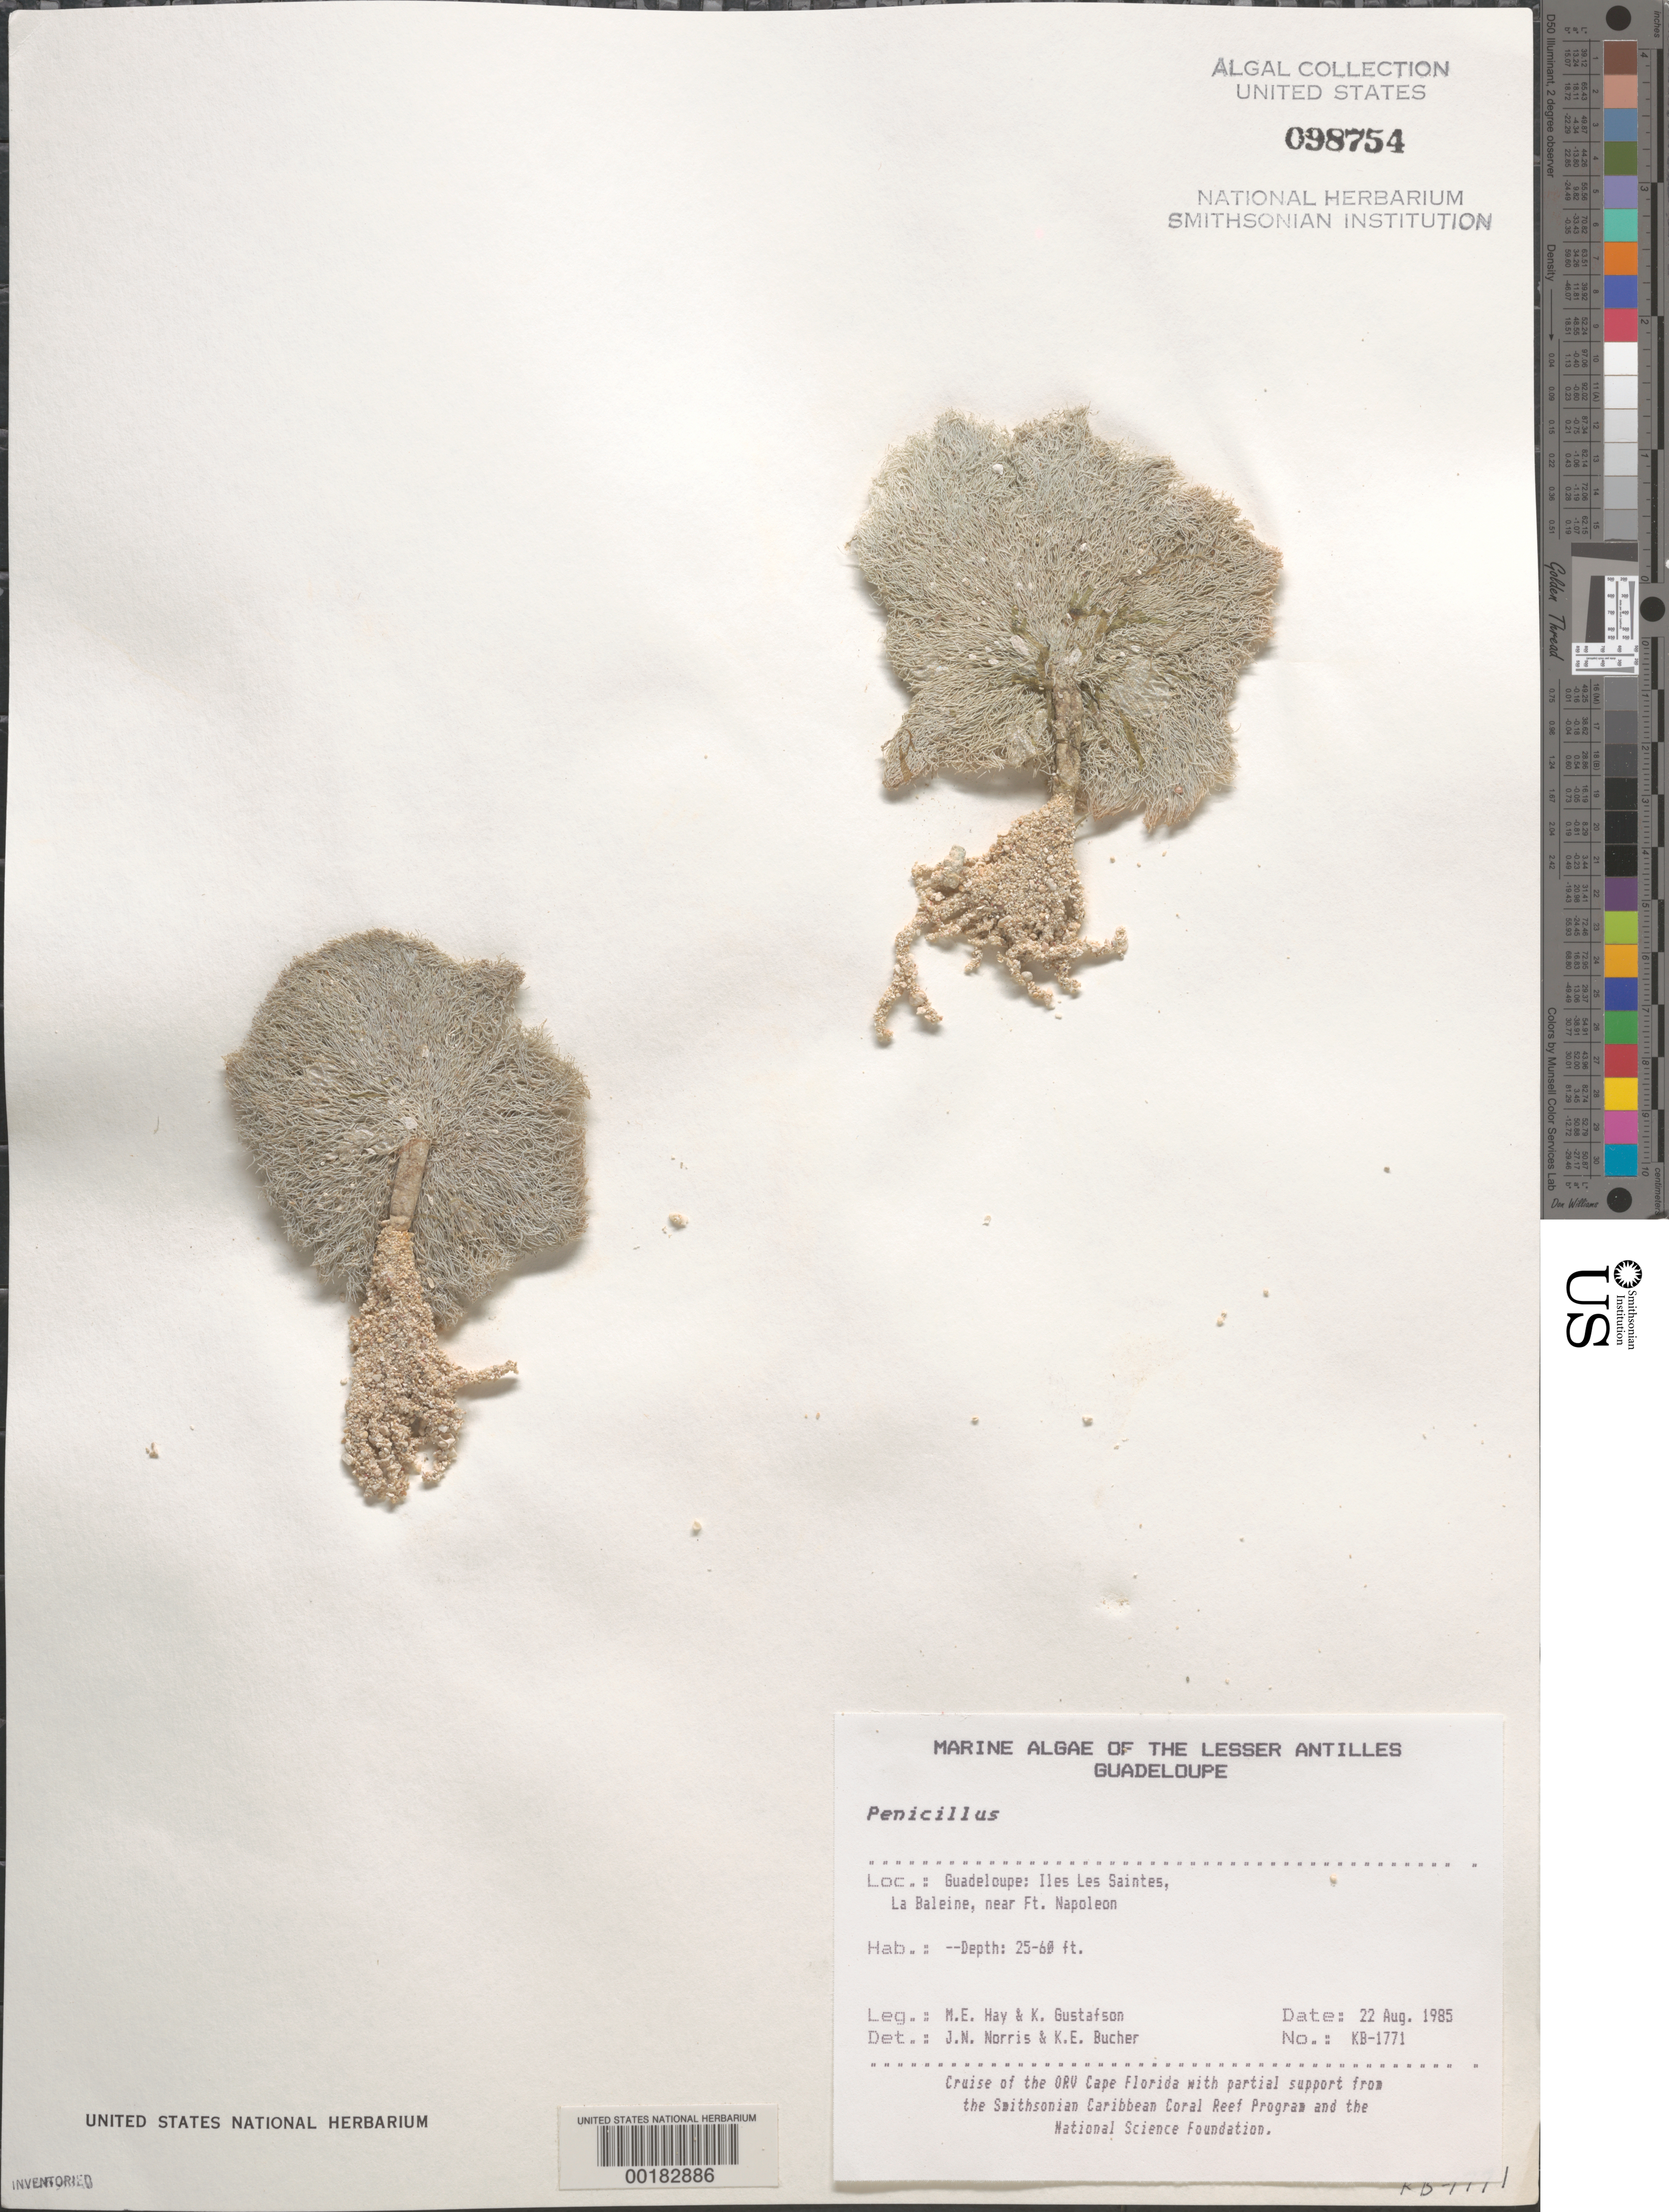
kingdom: Plantae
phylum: Chlorophyta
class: Ulvophyceae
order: Bryopsidales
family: Udoteaceae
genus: Penicillus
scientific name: Penicillus sp.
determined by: Norris, J. N.; Bucher, K. E.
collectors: M. E. Hay & K. Gustafson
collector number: KB-1771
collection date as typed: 22 Aug 1985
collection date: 1985-08-22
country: Guadeloupe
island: Iles des Saintes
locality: La Baleine, near Fort Napoleon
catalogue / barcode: US 98754